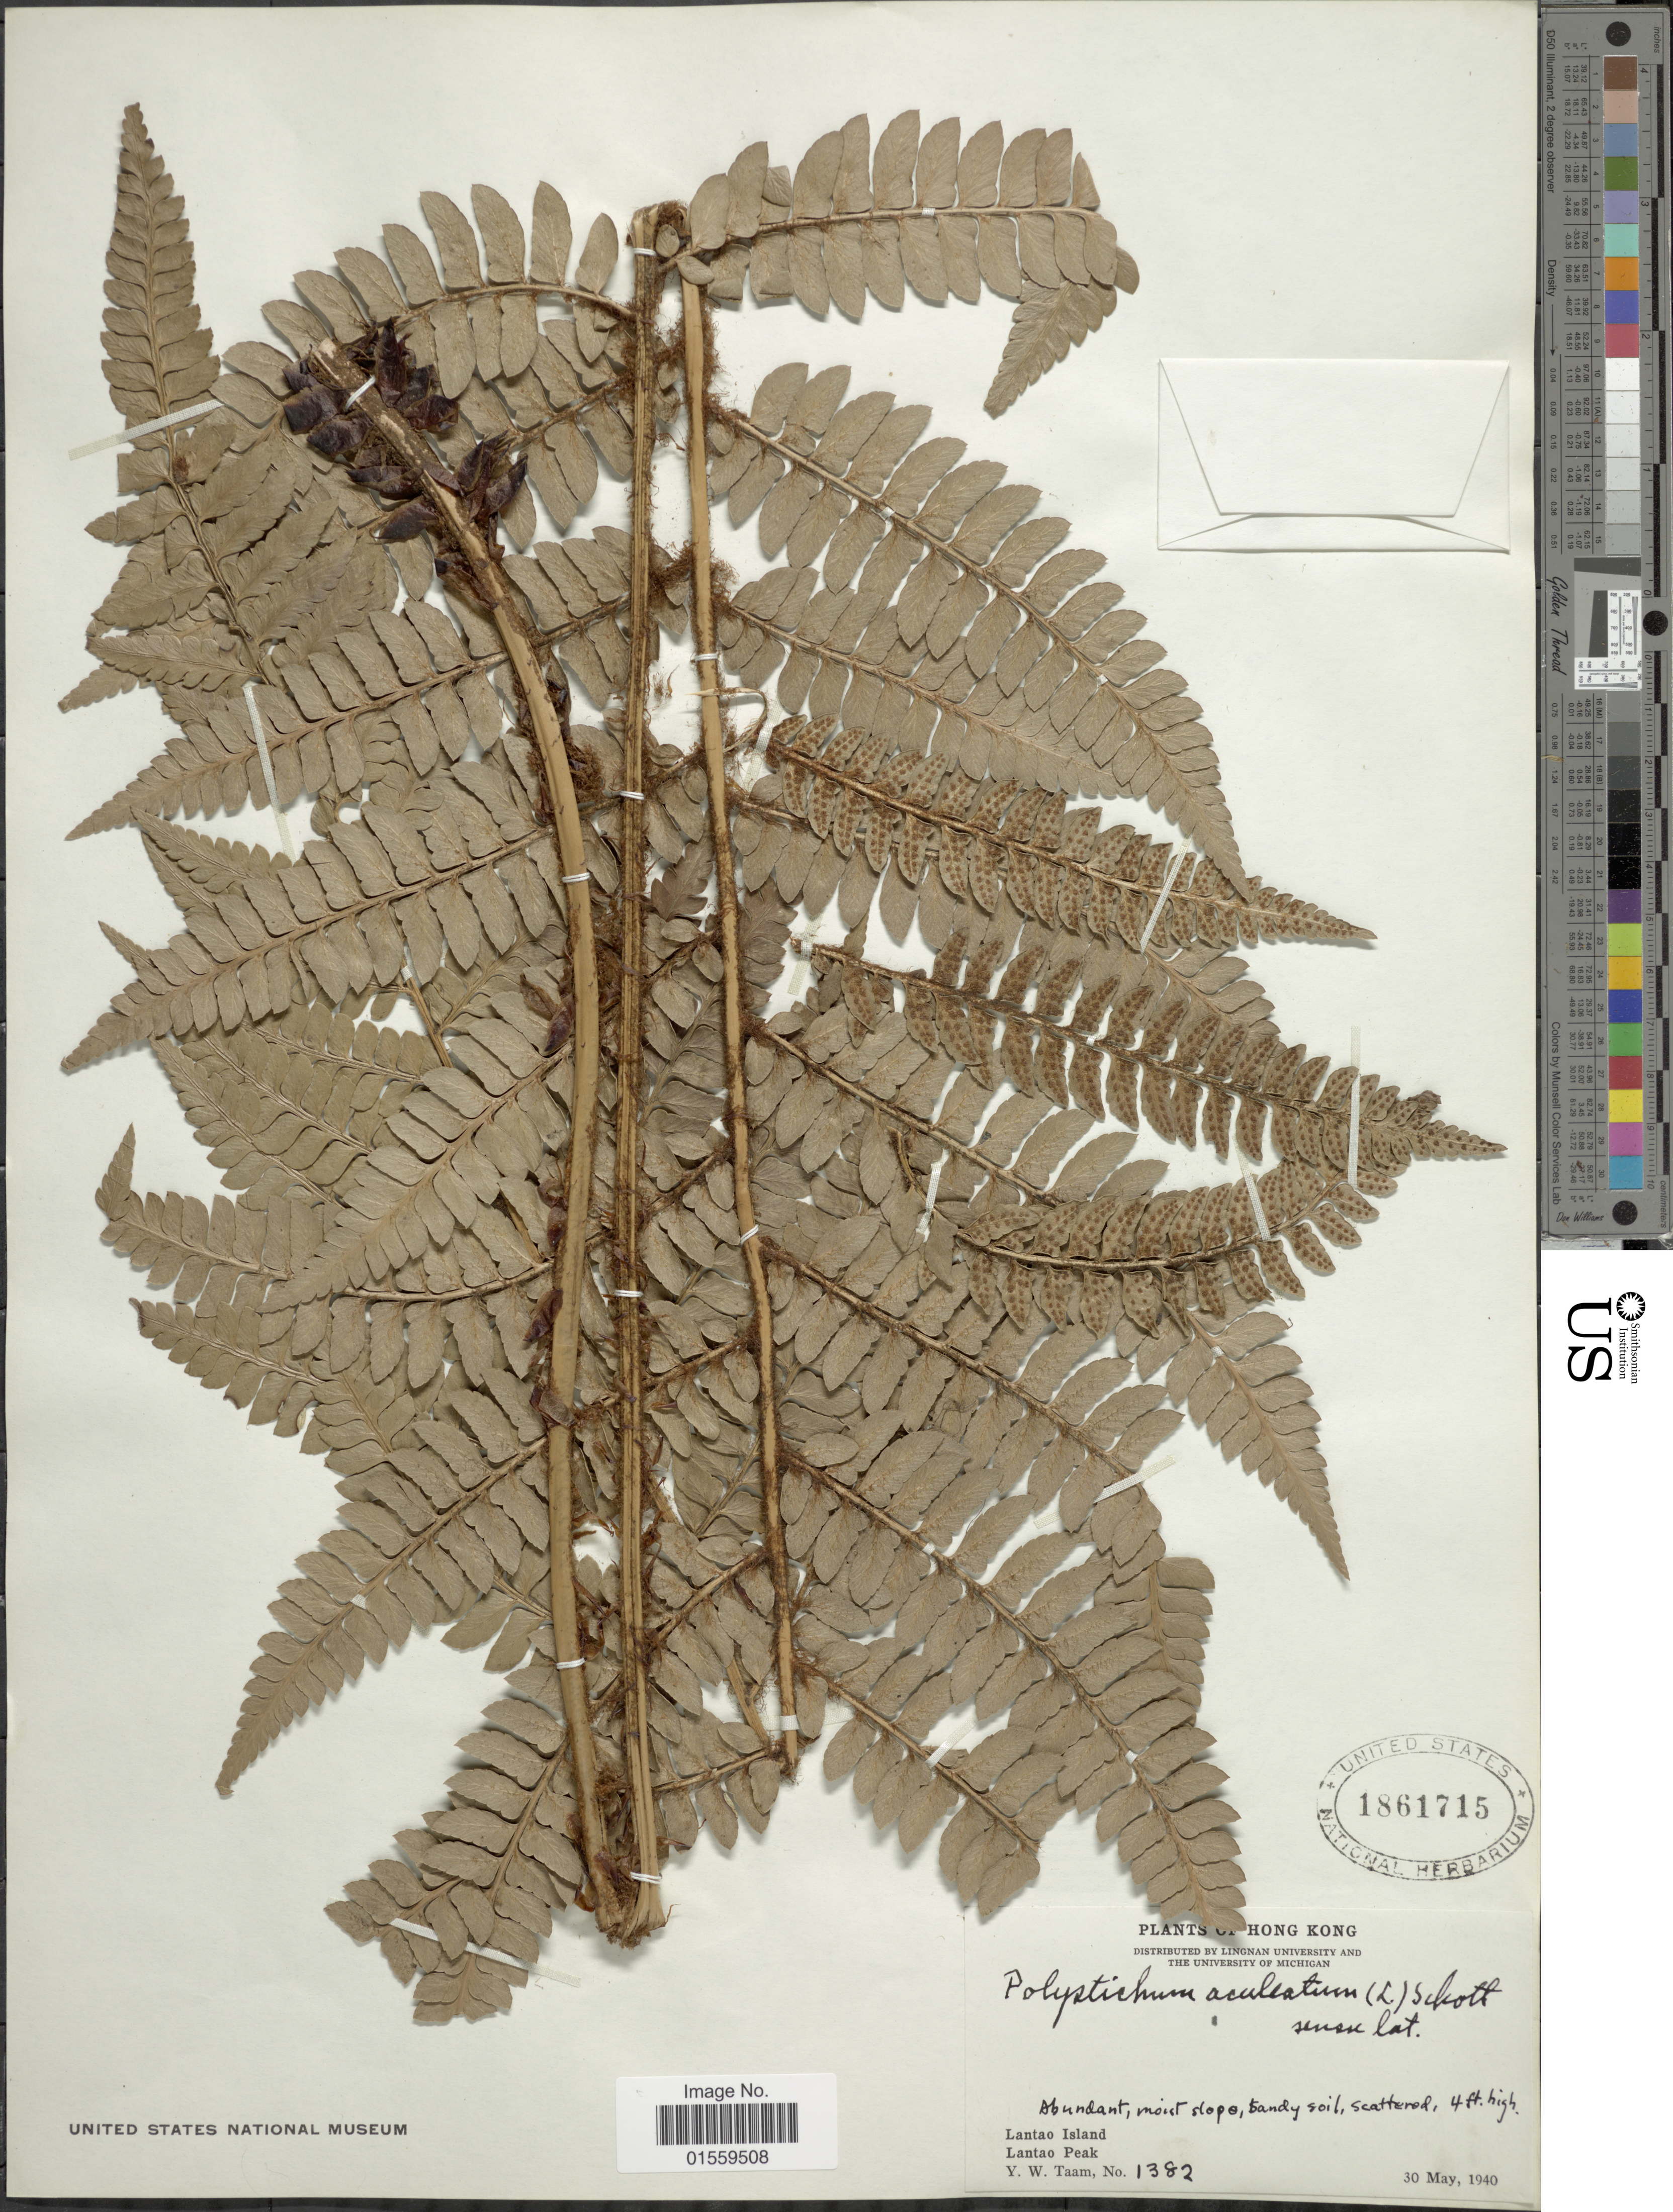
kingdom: Plantae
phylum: Tracheophyta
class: Polypodiopsida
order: Polypodiales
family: Dryopteridaceae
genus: Polystichum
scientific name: Polystichum setiferum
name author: (Forssk.) Moore ex Woynar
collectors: Y. W. Taam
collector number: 1382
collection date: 1940-05-30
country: China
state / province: Hong Kong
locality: Lantao Island, Lantao Peak.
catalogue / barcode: US 1861715